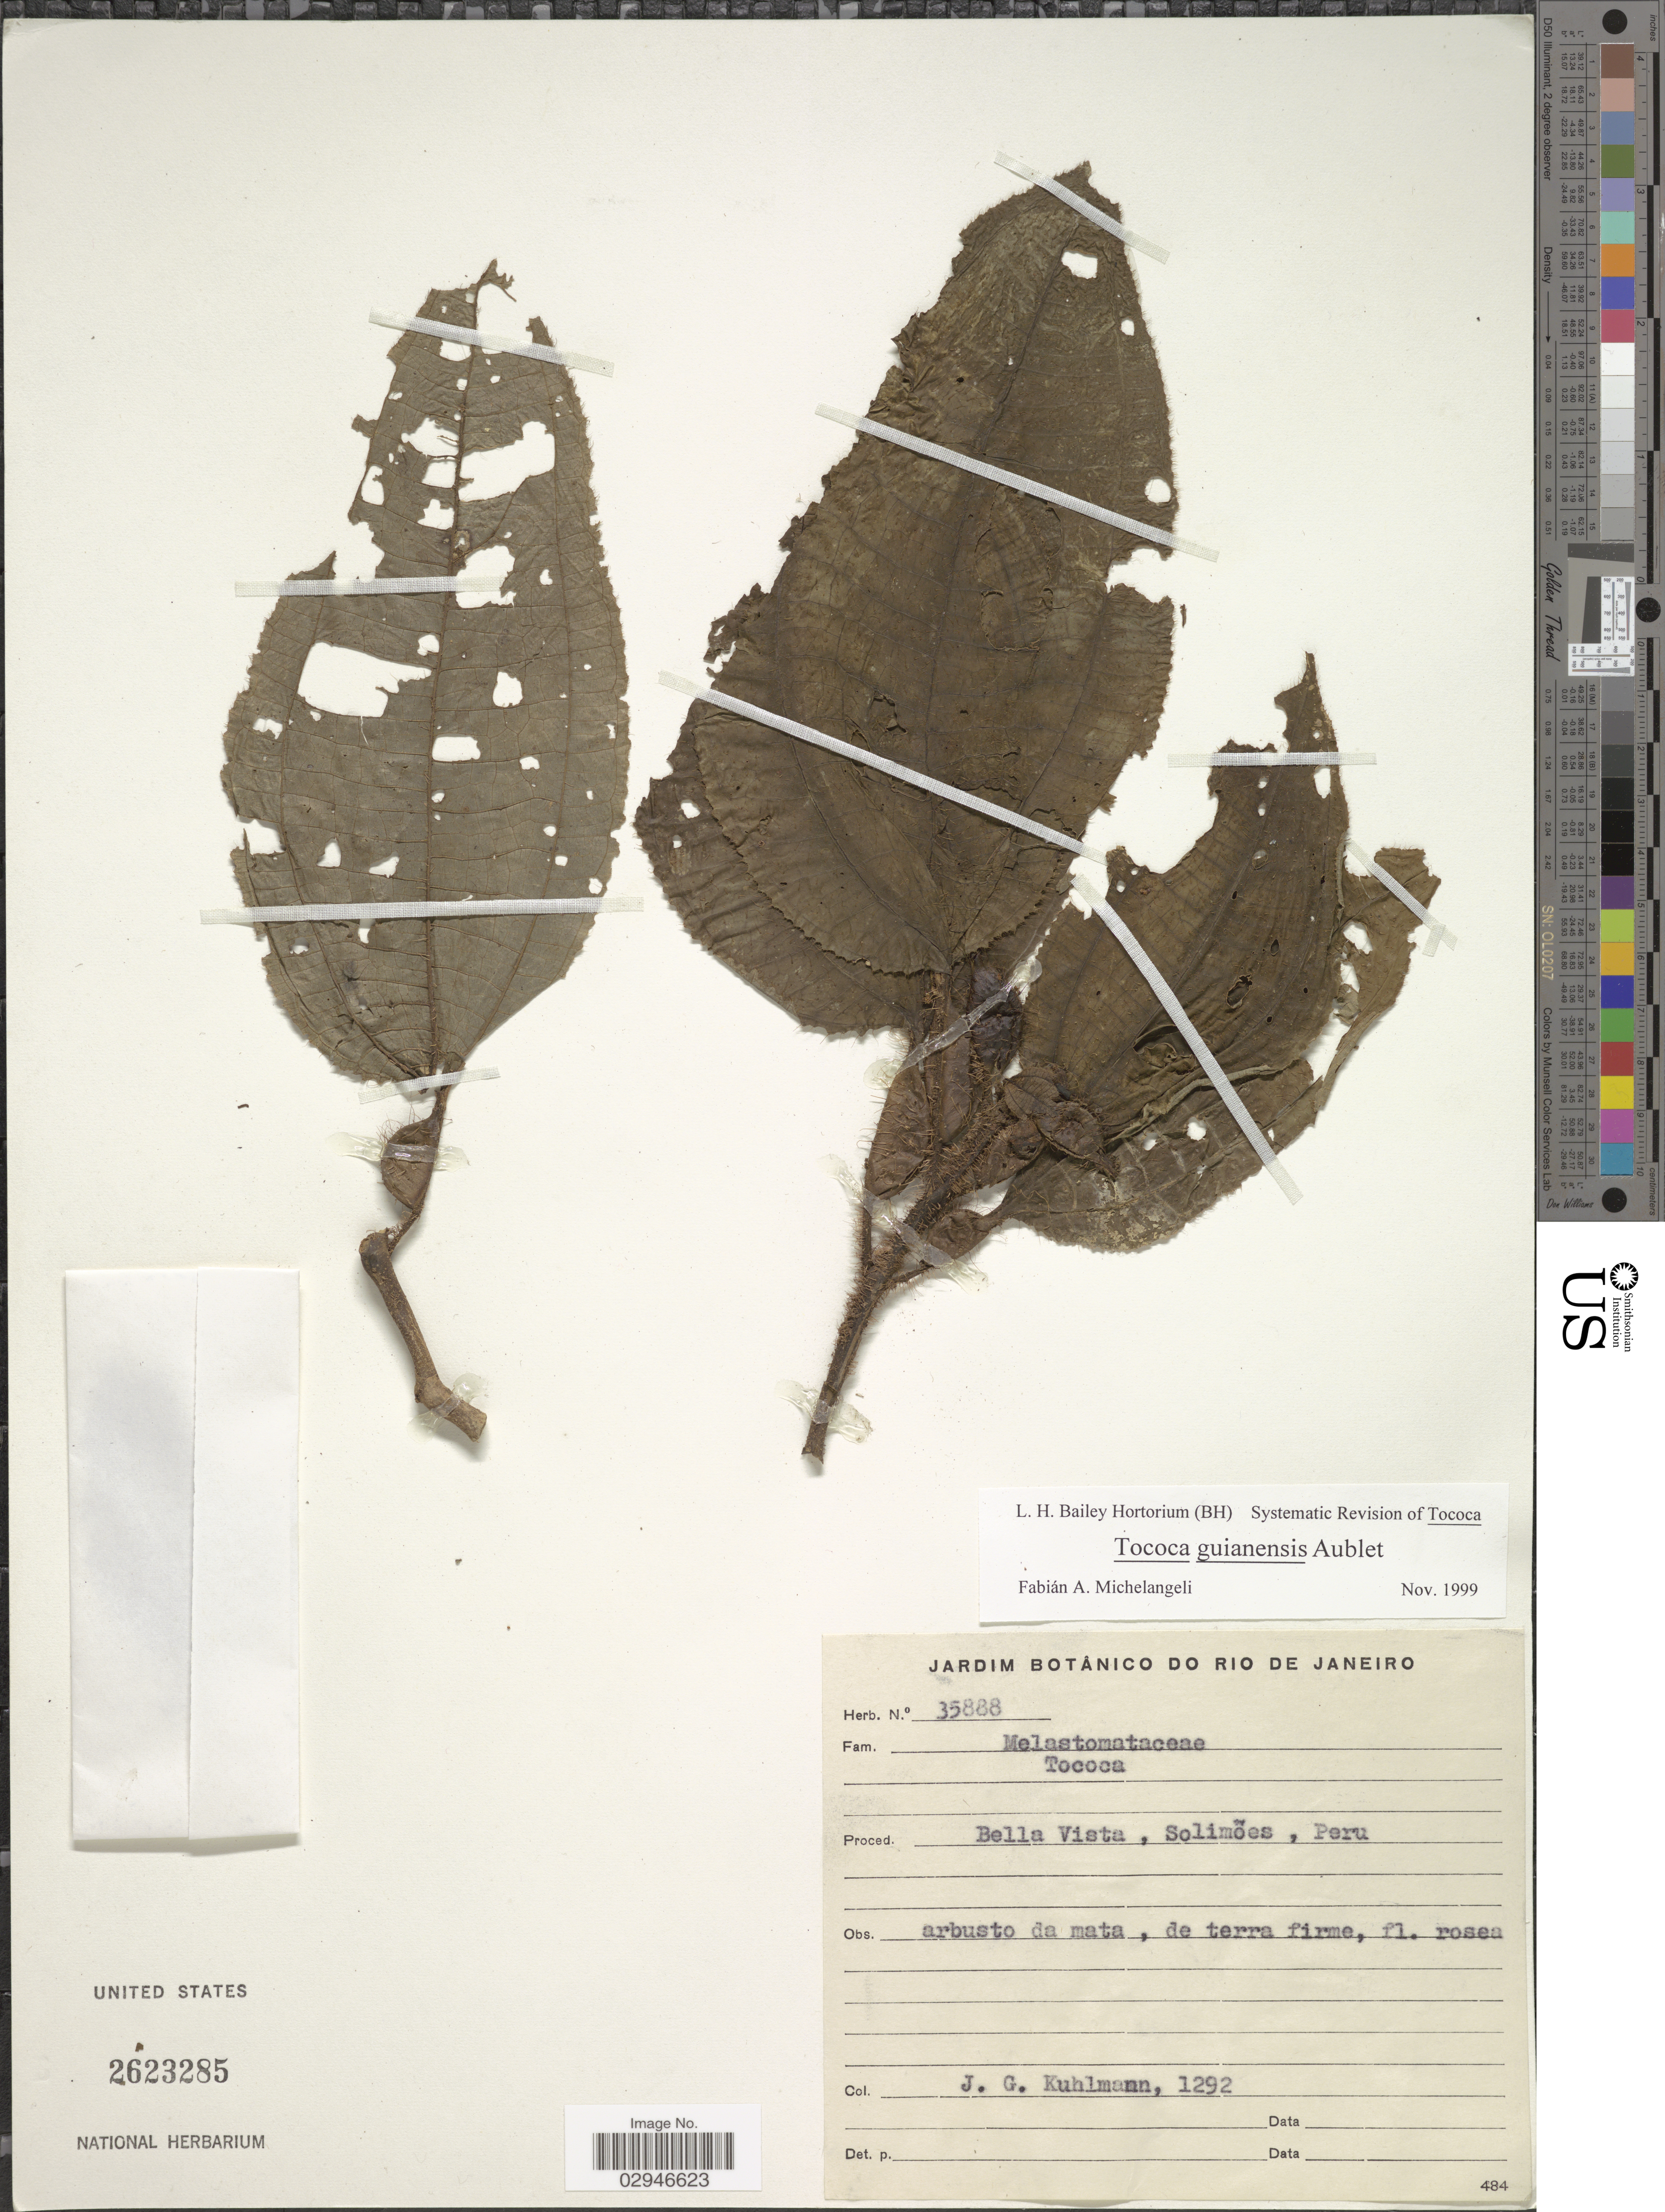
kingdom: Plantae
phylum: Tracheophyta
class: Magnoliopsida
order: Myrtales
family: Melastomataceae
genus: Tococa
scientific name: Tococa guianensis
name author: Aubl.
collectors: J. G. Kuhlmann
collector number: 1292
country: Peru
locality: Proced. Bella Vista, Solimões.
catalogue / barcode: US 2623285